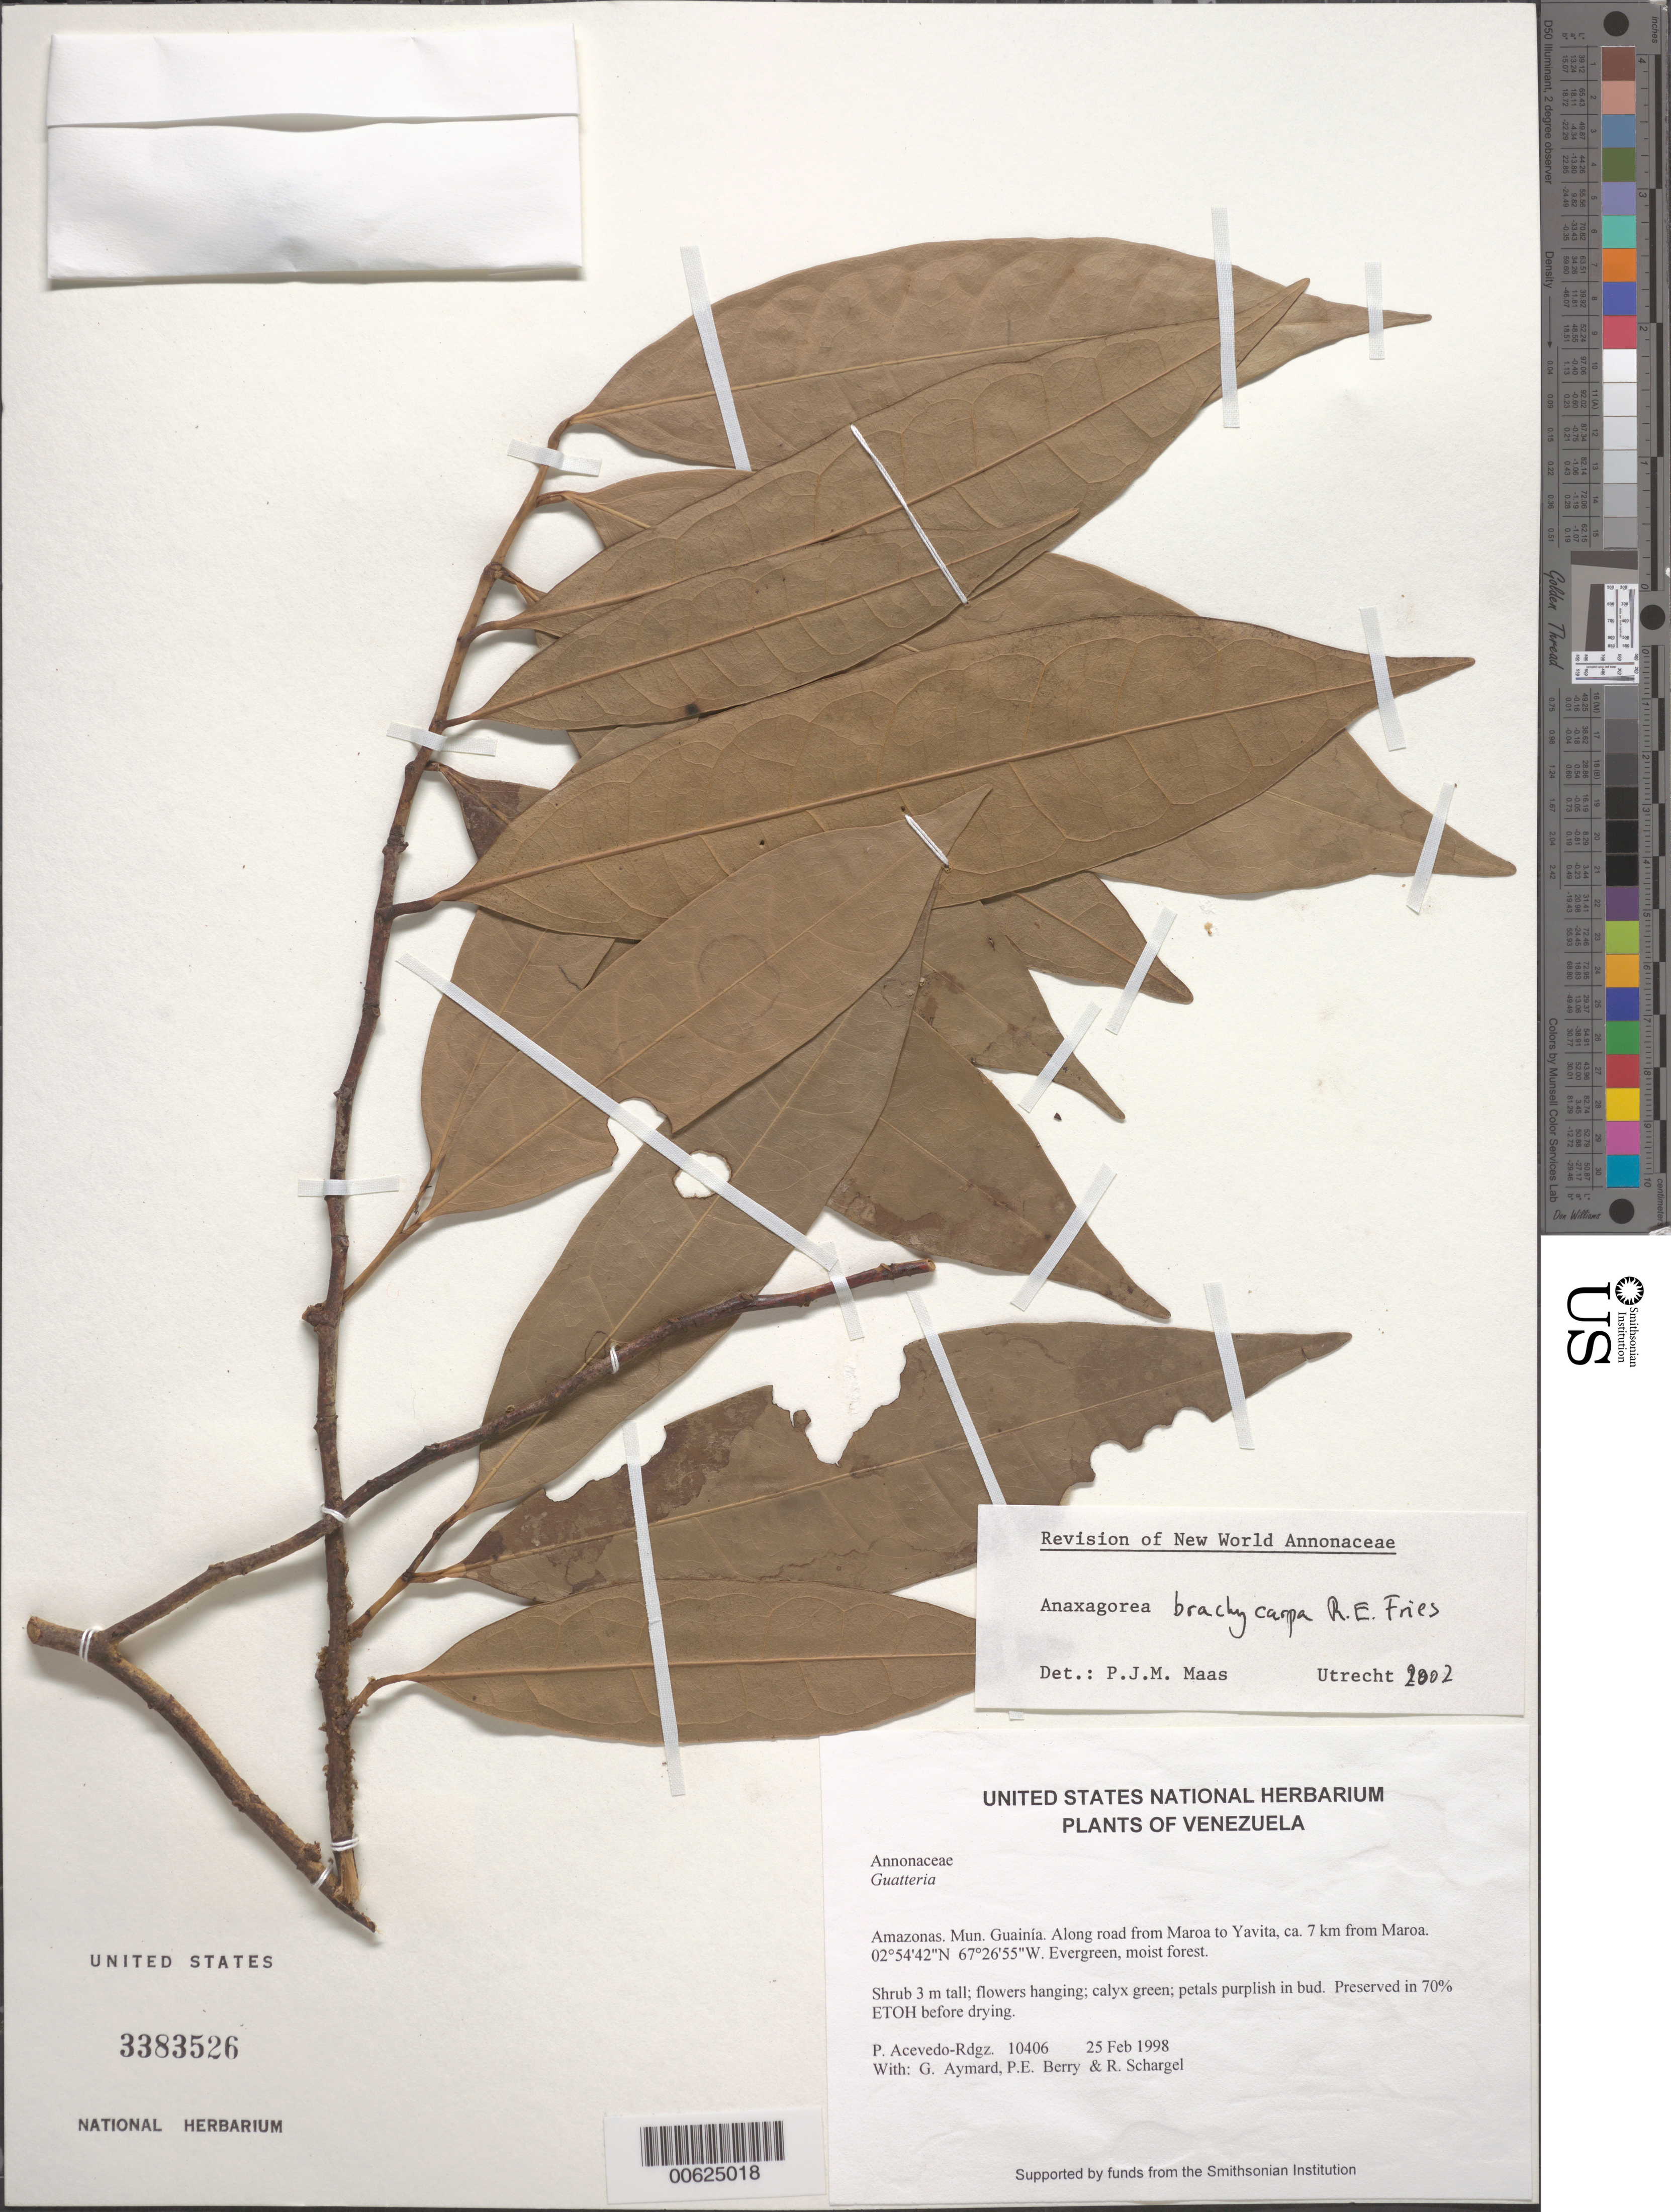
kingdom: Plantae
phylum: Tracheophyta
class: Magnoliopsida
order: Magnoliales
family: Annonaceae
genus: Guatteria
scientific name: Guatteria sp.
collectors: P. Acevedo-Rodr., G. A. Aymard, P. E. Berry & R. Schargel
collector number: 10406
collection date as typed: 25 Feb 1998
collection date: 1998-02-25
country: Venezuela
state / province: Amazonas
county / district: Maroa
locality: Along road from Maroa to Yavita, ca. 7 km from Maroa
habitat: Evergreen, moist forest.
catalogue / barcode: US 3383526